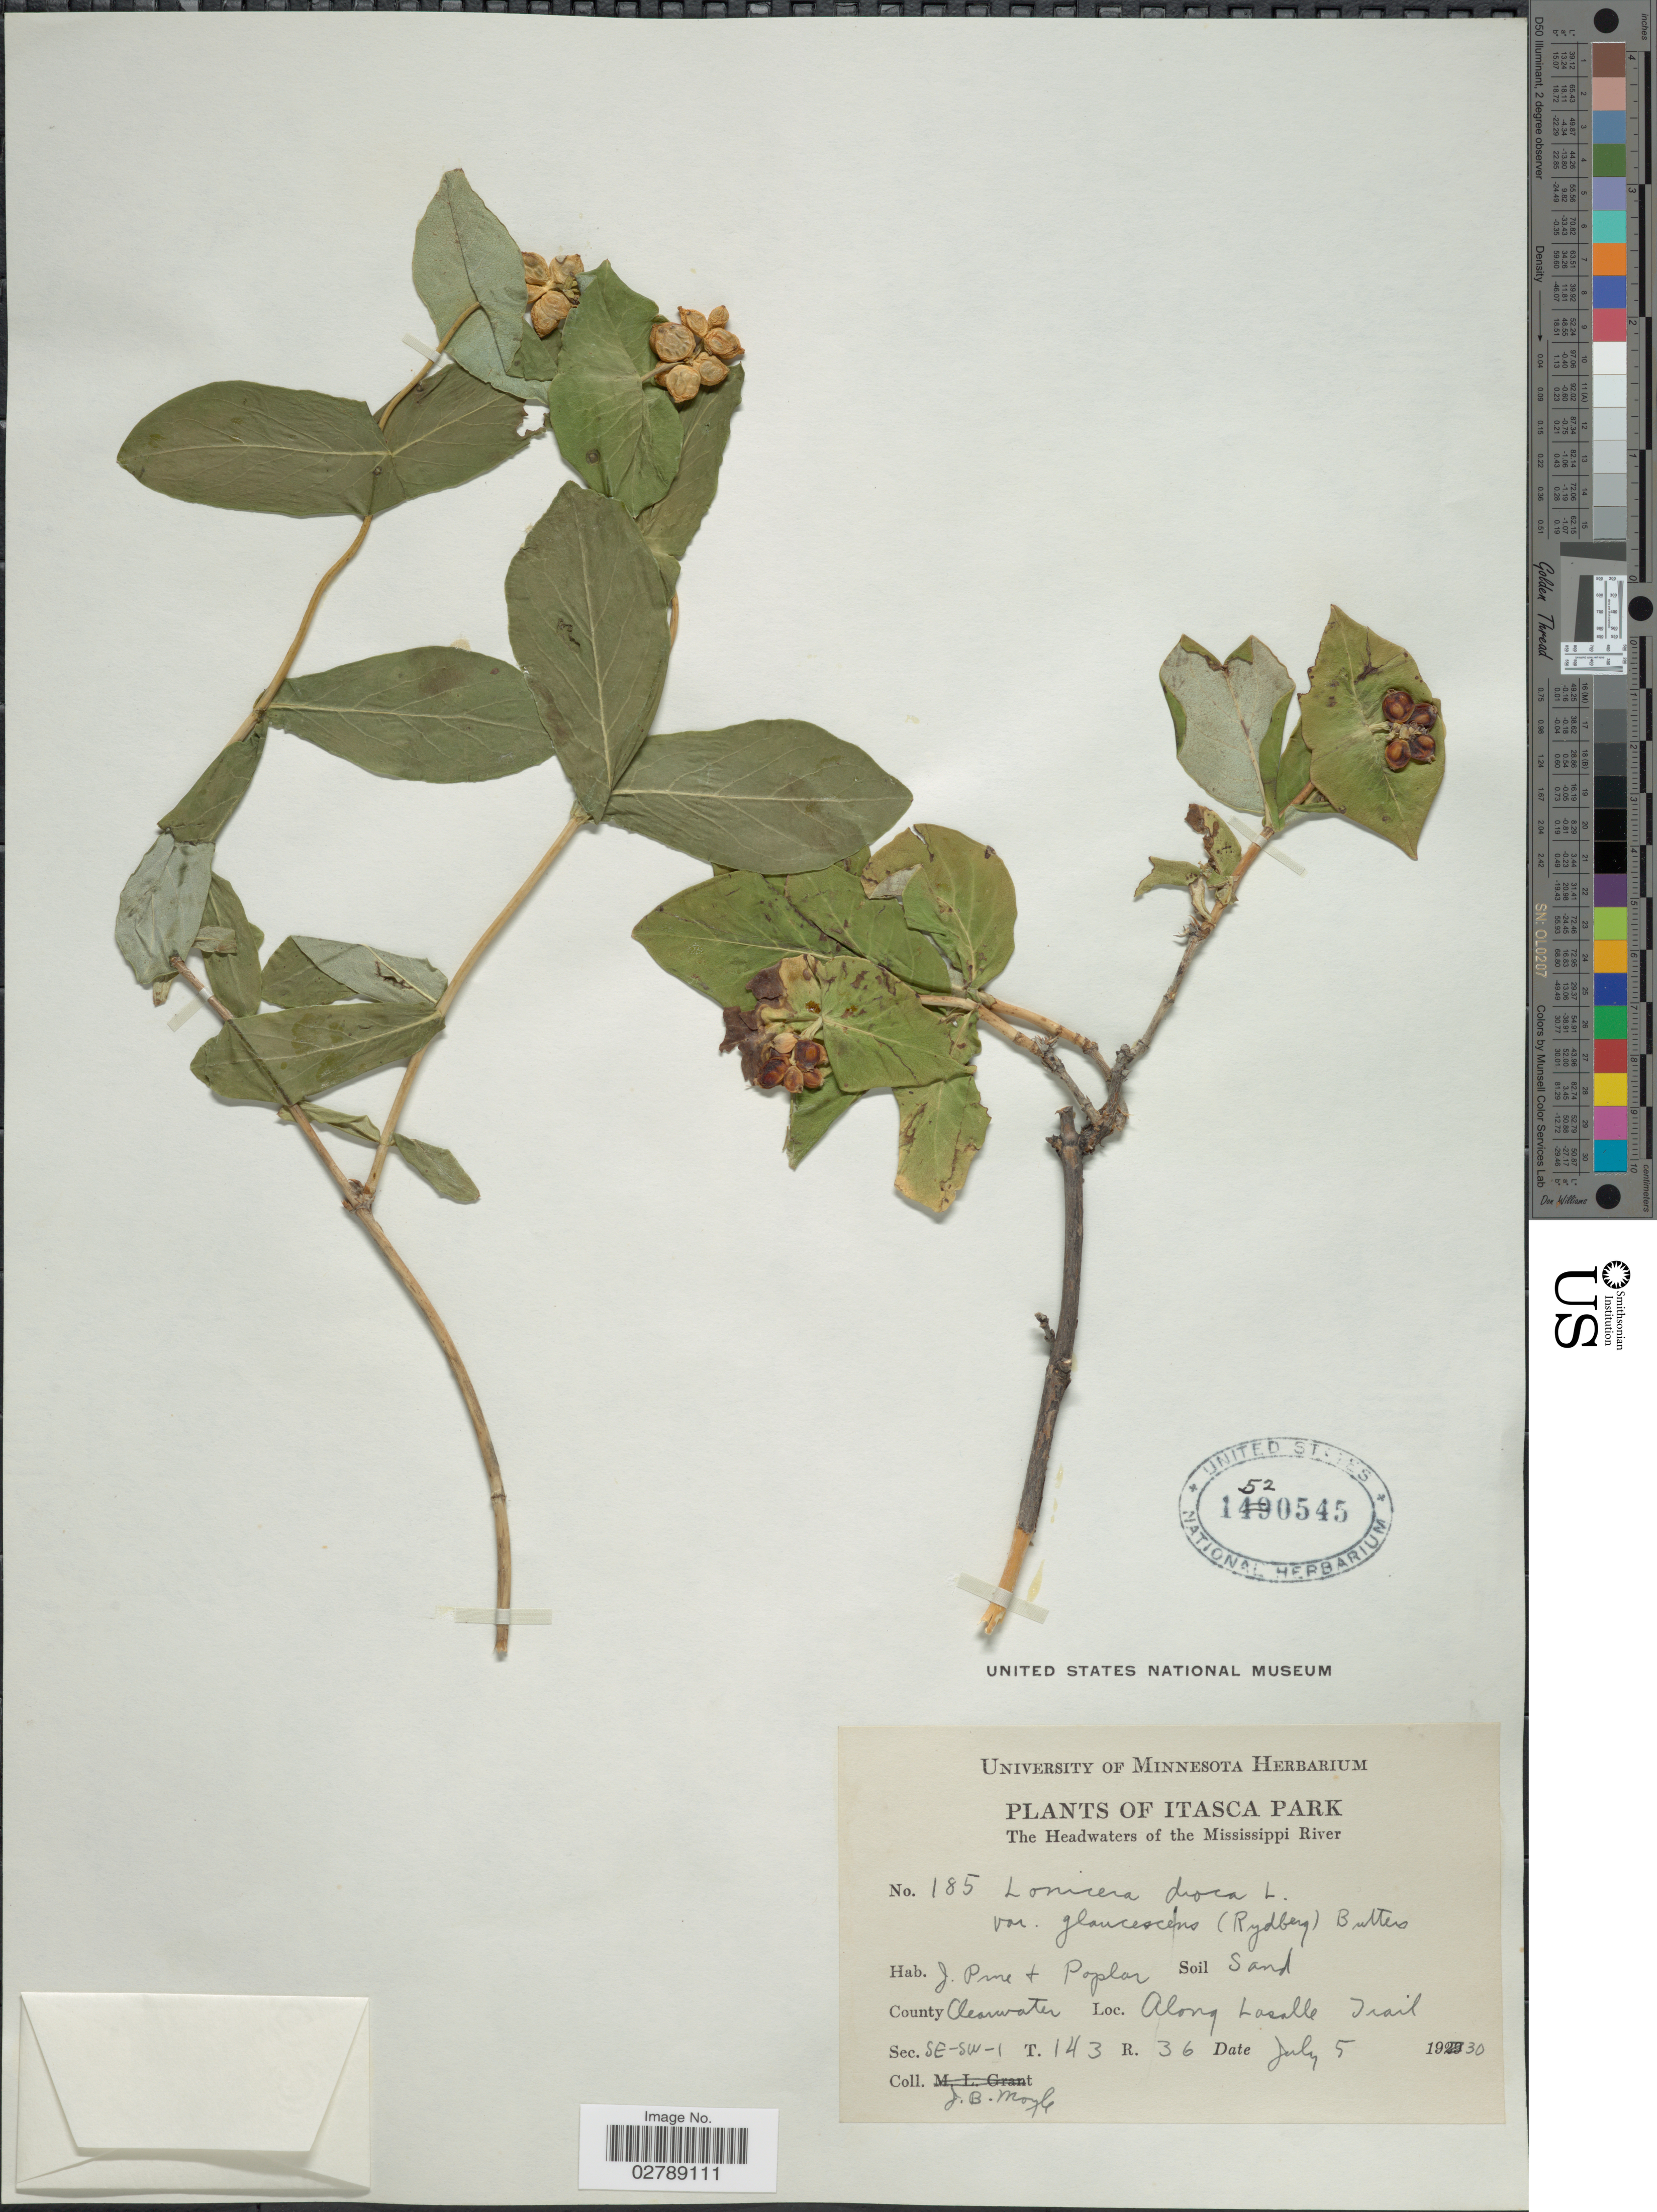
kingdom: Plantae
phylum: Tracheophyta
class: Magnoliopsida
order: Dipsacales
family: Caprifoliaceae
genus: Lonicera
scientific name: Lonicera dioica var. glaucescens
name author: (Rydb.) Butters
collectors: J. Moyle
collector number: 185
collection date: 1930-07-05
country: United States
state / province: Minnesota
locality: Itasca Park. The Headwaters of the Mississippi River. County: Clearwater. Along Lasalle Trail. Sec. SE-SW-1. T.143 R.36.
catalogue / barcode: US 1520545